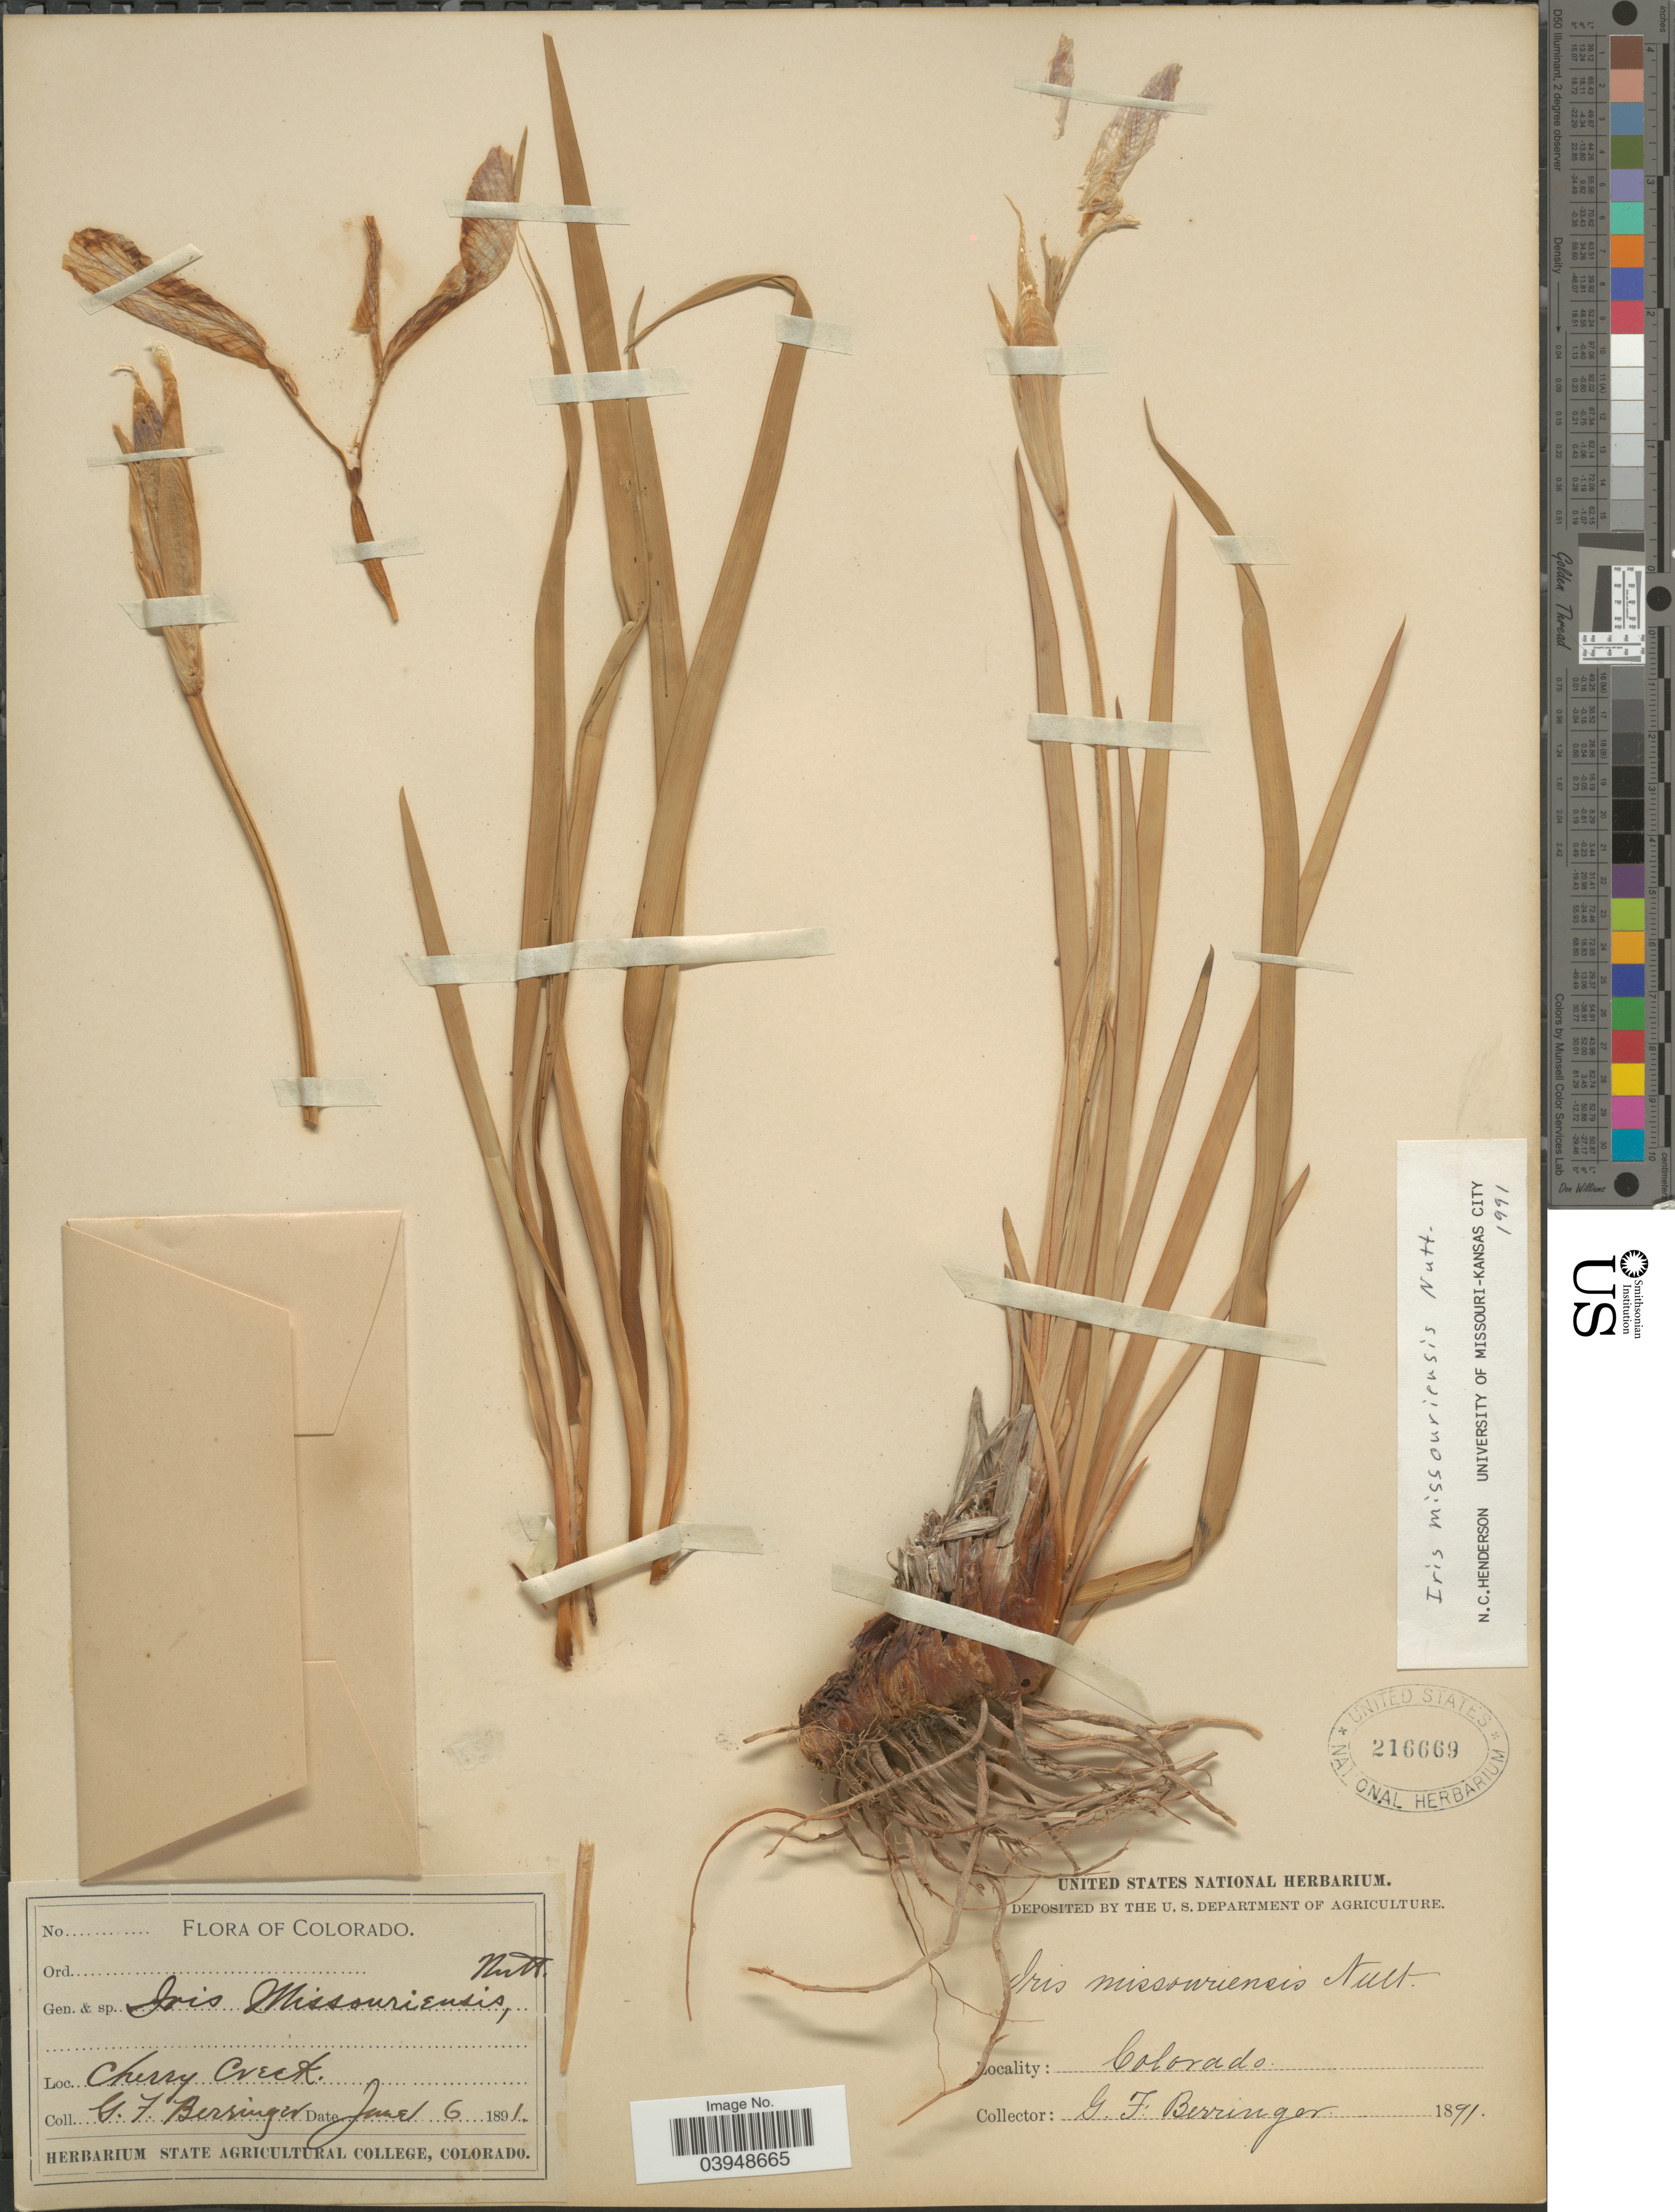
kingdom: Plantae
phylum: Tracheophyta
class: Liliopsida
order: Asparagales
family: Iridaceae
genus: Iris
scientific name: Iris missouriensis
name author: Nutt.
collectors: G. Berringer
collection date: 1891-06-06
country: United States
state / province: Colorado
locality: Cherry Creek.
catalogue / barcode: US 216669